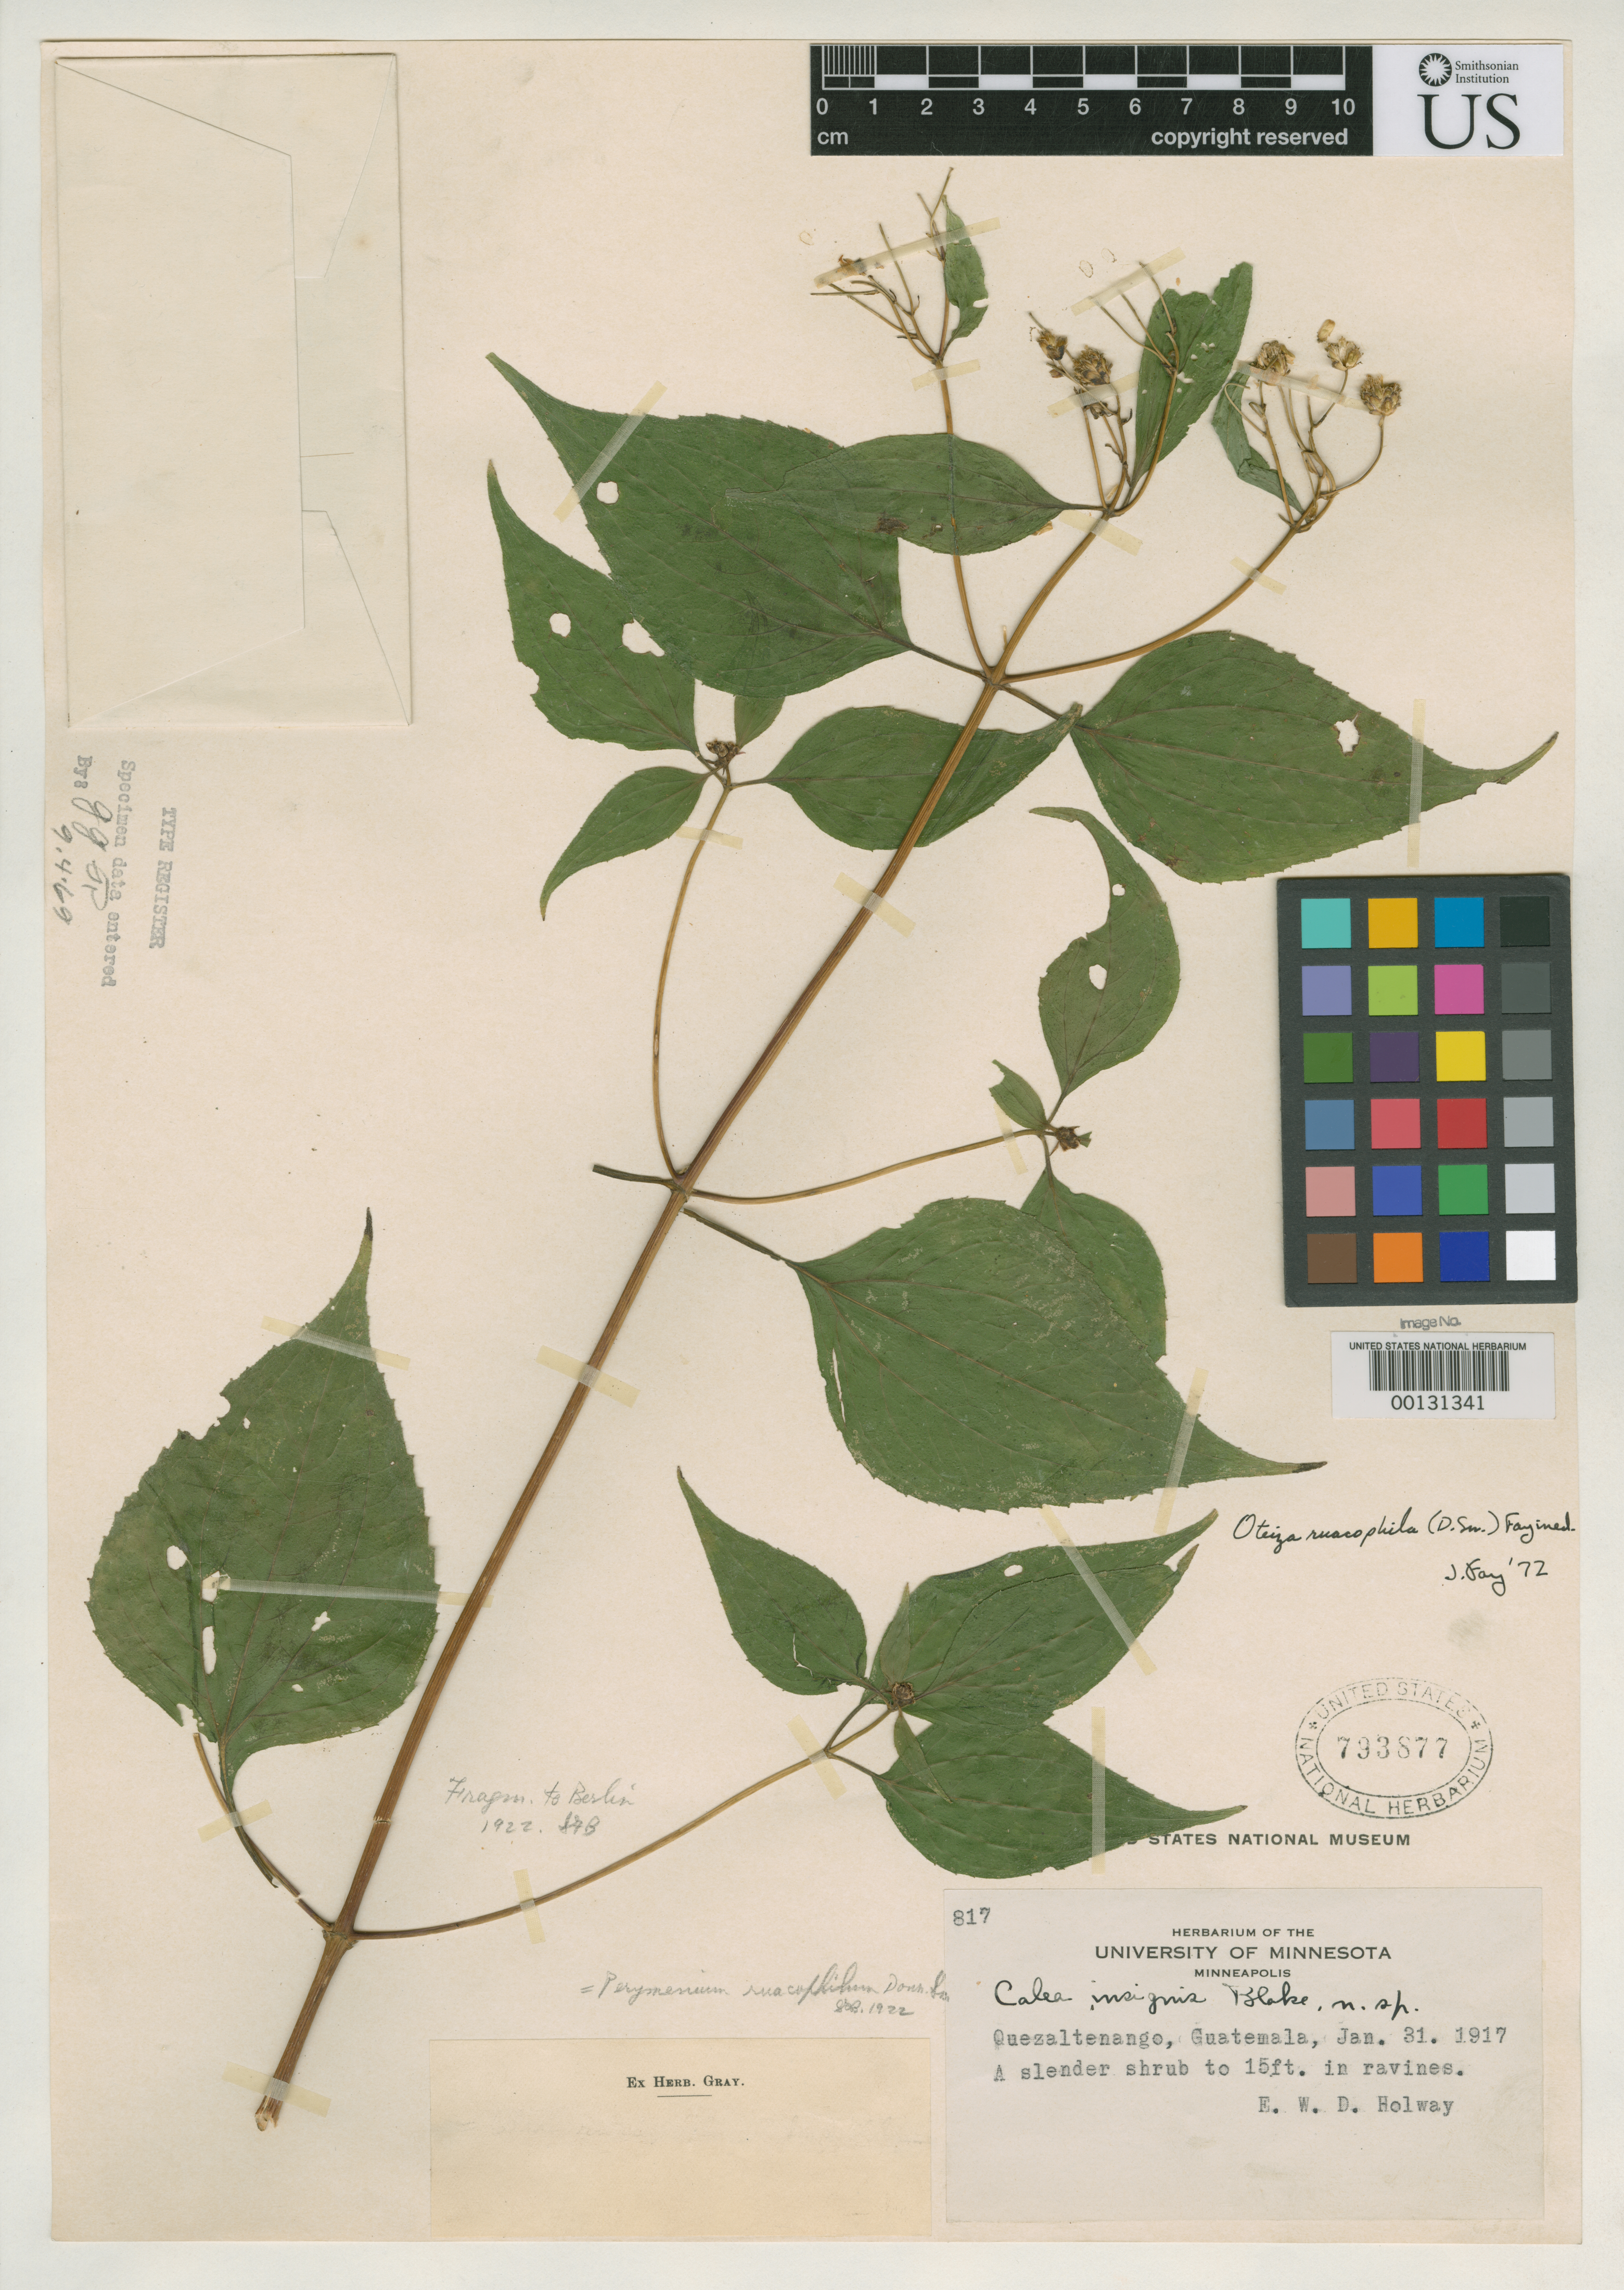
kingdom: Plantae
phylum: Tracheophyta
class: Magnoliopsida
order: Asterales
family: Asteraceae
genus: Calea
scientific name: Calea insignis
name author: S.F. Blake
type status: Isotype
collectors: E. W. D. Holway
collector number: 817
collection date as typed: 31 Jan 1917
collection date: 1917-01-31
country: Guatemala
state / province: Quetzaltenango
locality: Quezaltenango.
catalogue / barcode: US 793877